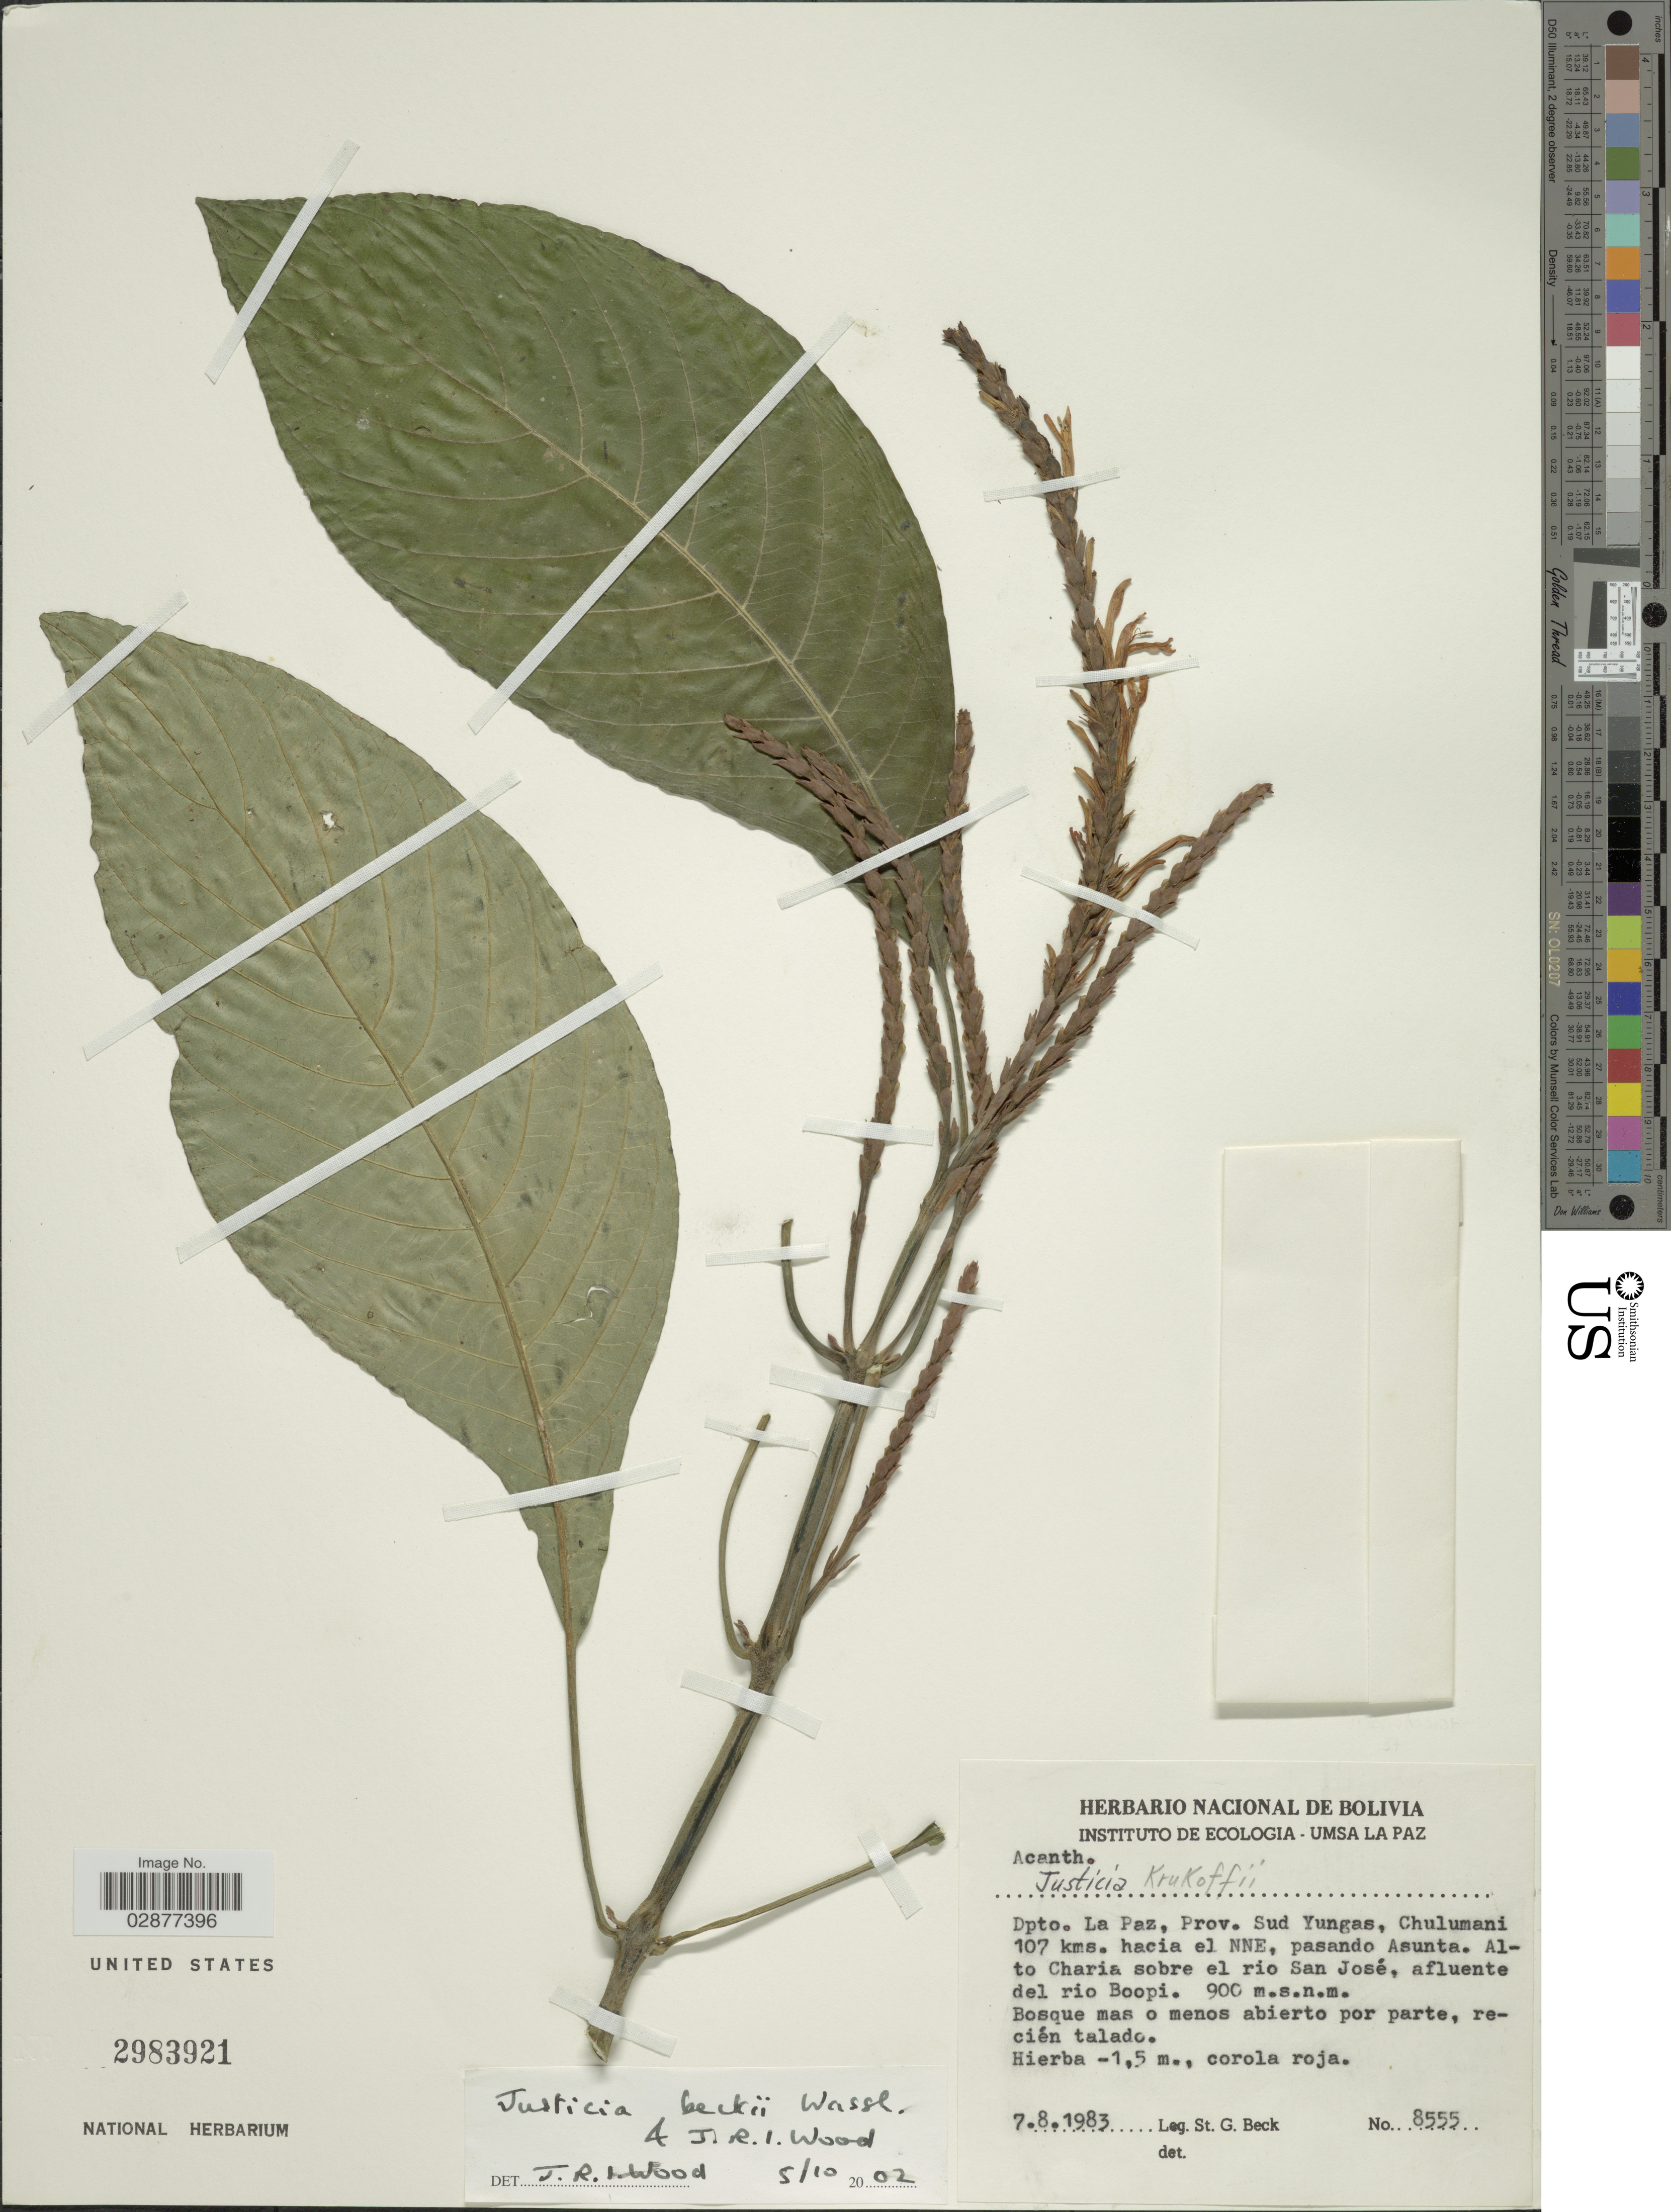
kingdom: Plantae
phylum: Tracheophyta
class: Magnoliopsida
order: Lamiales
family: Acanthaceae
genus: Justicia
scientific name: Justicia beckii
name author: Wassh. & J.R.I. Wood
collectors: S. Beck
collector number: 8555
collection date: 1983-08-07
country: Bolivia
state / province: La Paz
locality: Dpto. Beni, Prov. Sud Yungas, Chulumani 107 kms. hacia el NNE, pasando Asunta. Alto Charia sobre el rio San José, afluente del rio Boopi.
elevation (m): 900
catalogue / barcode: US 2983921